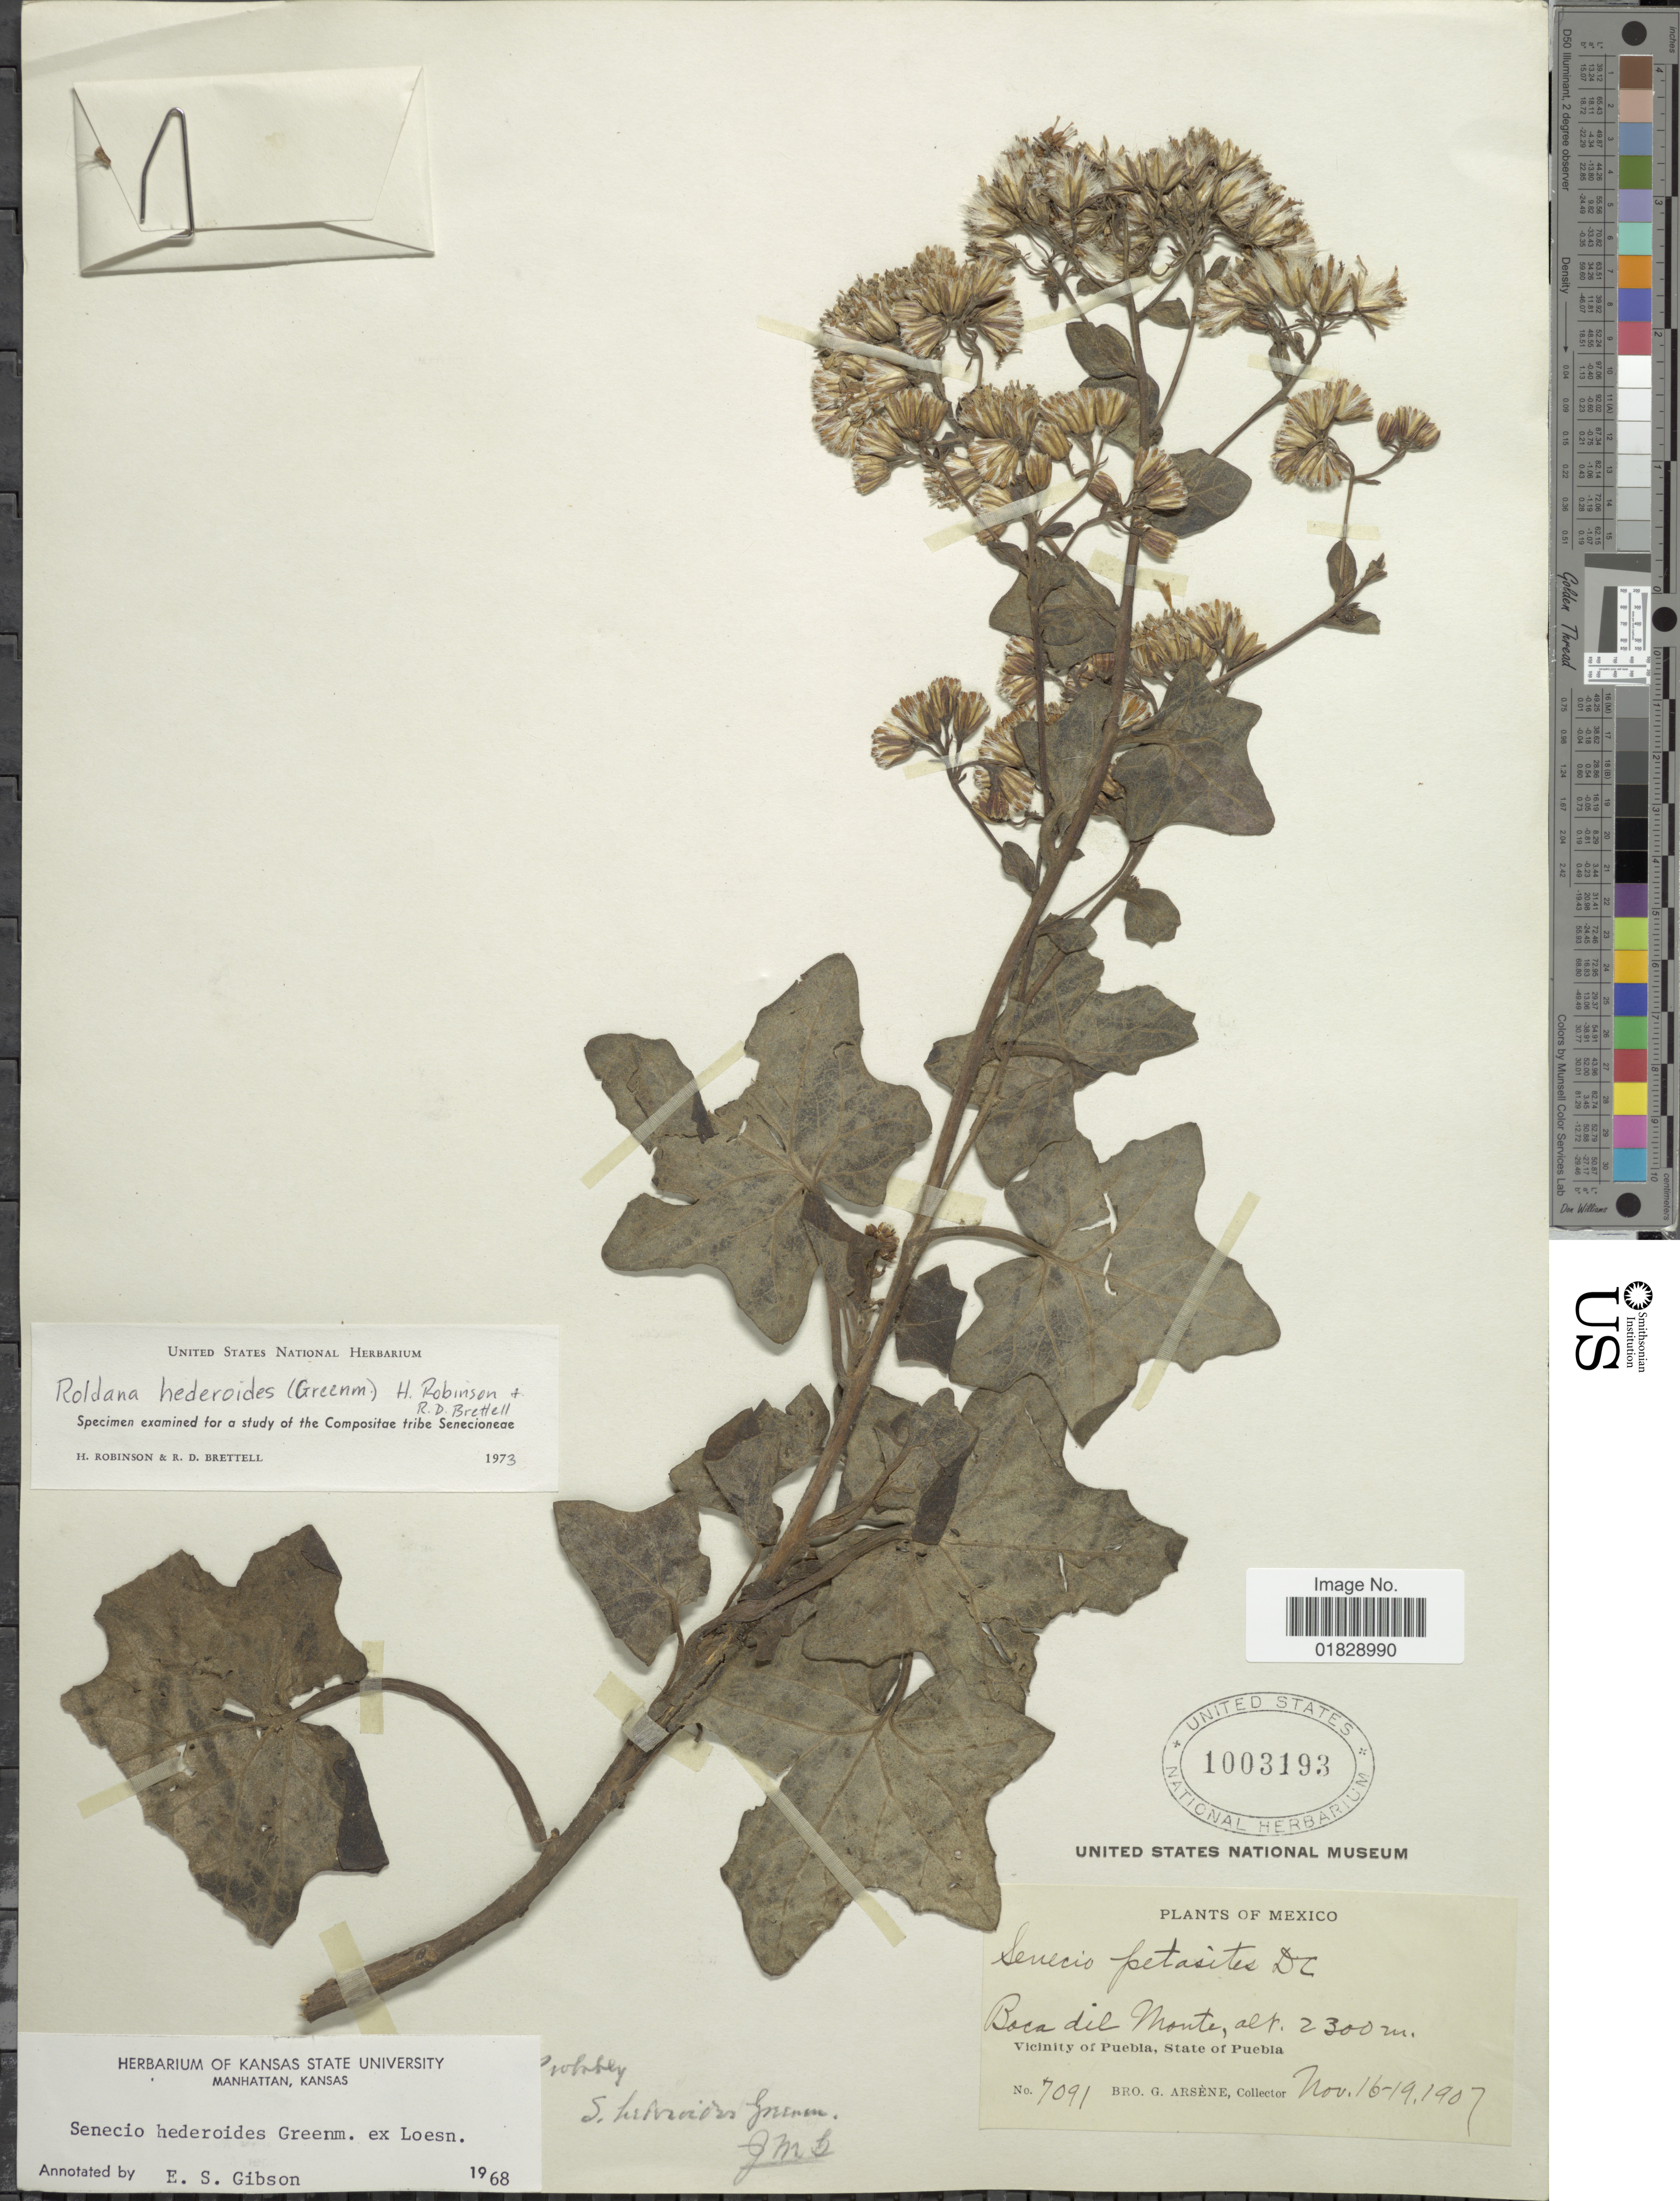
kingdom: Plantae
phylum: Tracheophyta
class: Magnoliopsida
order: Asterales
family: Asteraceae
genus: Roldana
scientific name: Roldana oaxacana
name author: (Hemsl.) H. Rob. & Brettell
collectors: Bro. G. Arsène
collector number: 7091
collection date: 1907-11-16/1907-11-19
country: Mexico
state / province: Puebla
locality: Boca dil Monte. Vicinity of Puebla, State of Puebla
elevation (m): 2300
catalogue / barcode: US 1003193